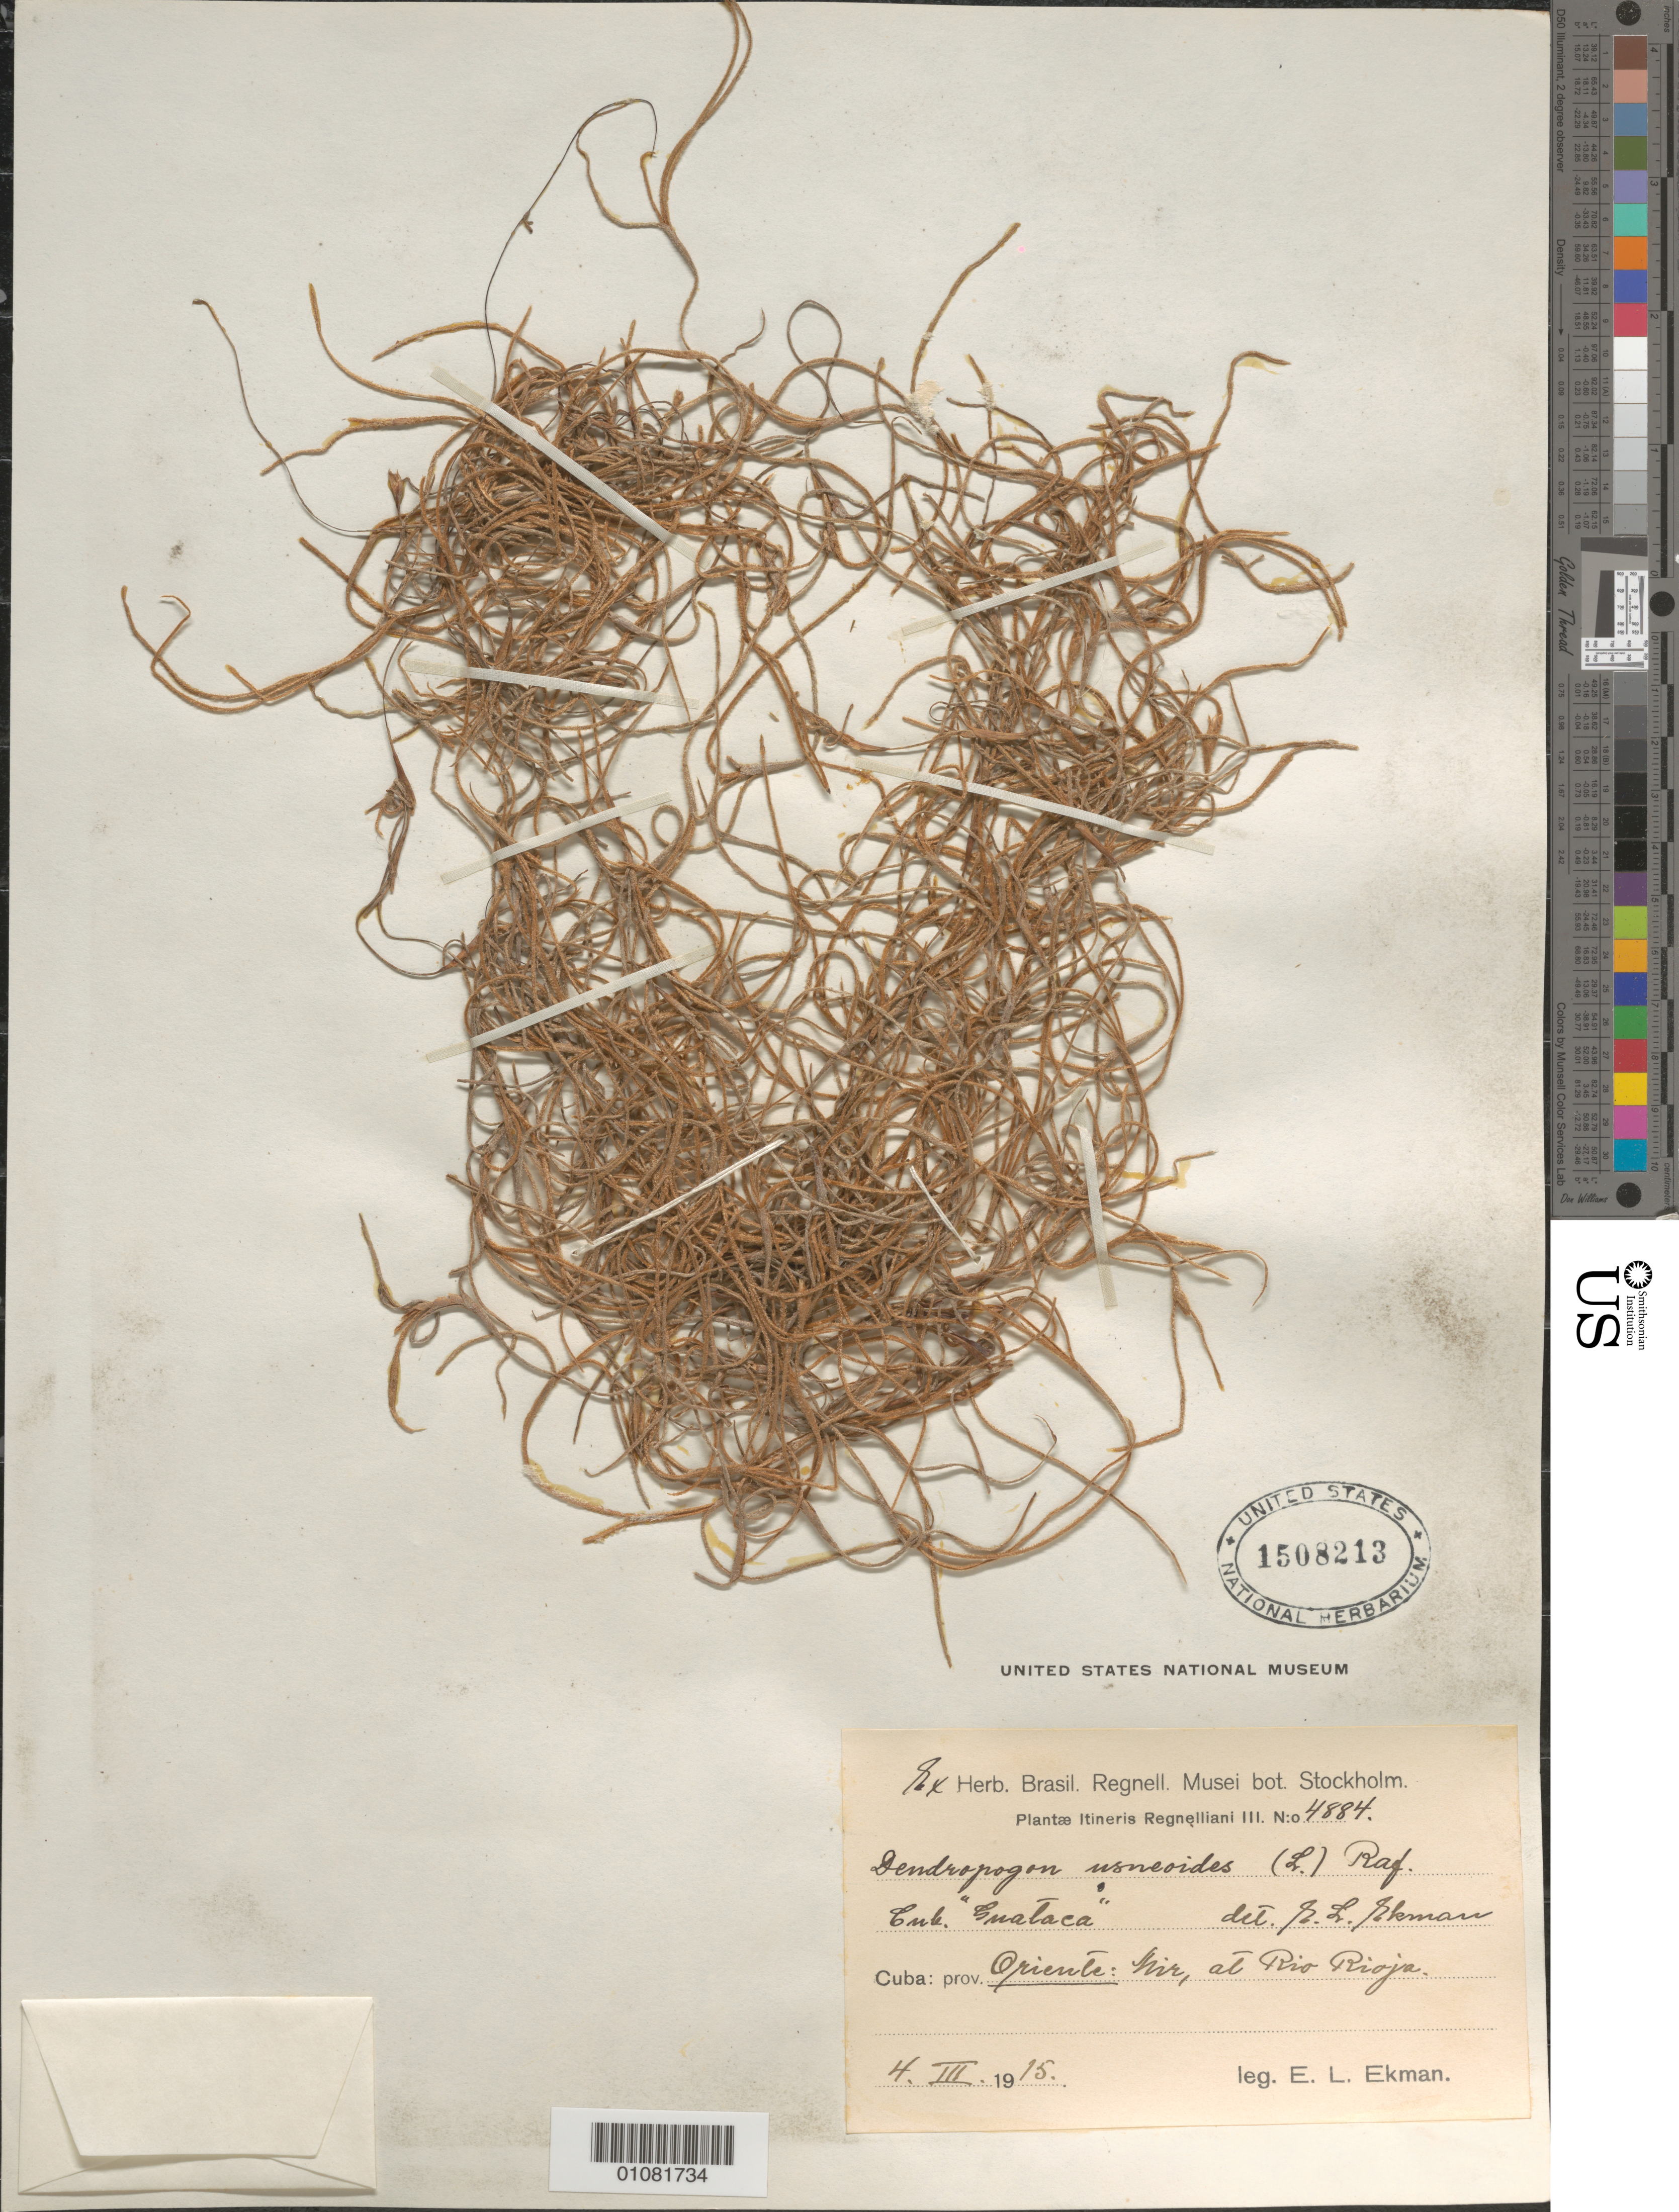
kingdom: Plantae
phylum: Tracheophyta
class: Liliopsida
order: Poales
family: Bromeliaceae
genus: Tillandsia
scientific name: Tillandsia usneoides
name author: (L.) L.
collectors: E. L. Ekman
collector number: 4884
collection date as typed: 04 Mar 1915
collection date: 1915-03-04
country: Cuba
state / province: Oriente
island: Cuba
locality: At Rio Rioja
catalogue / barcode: US 1508213